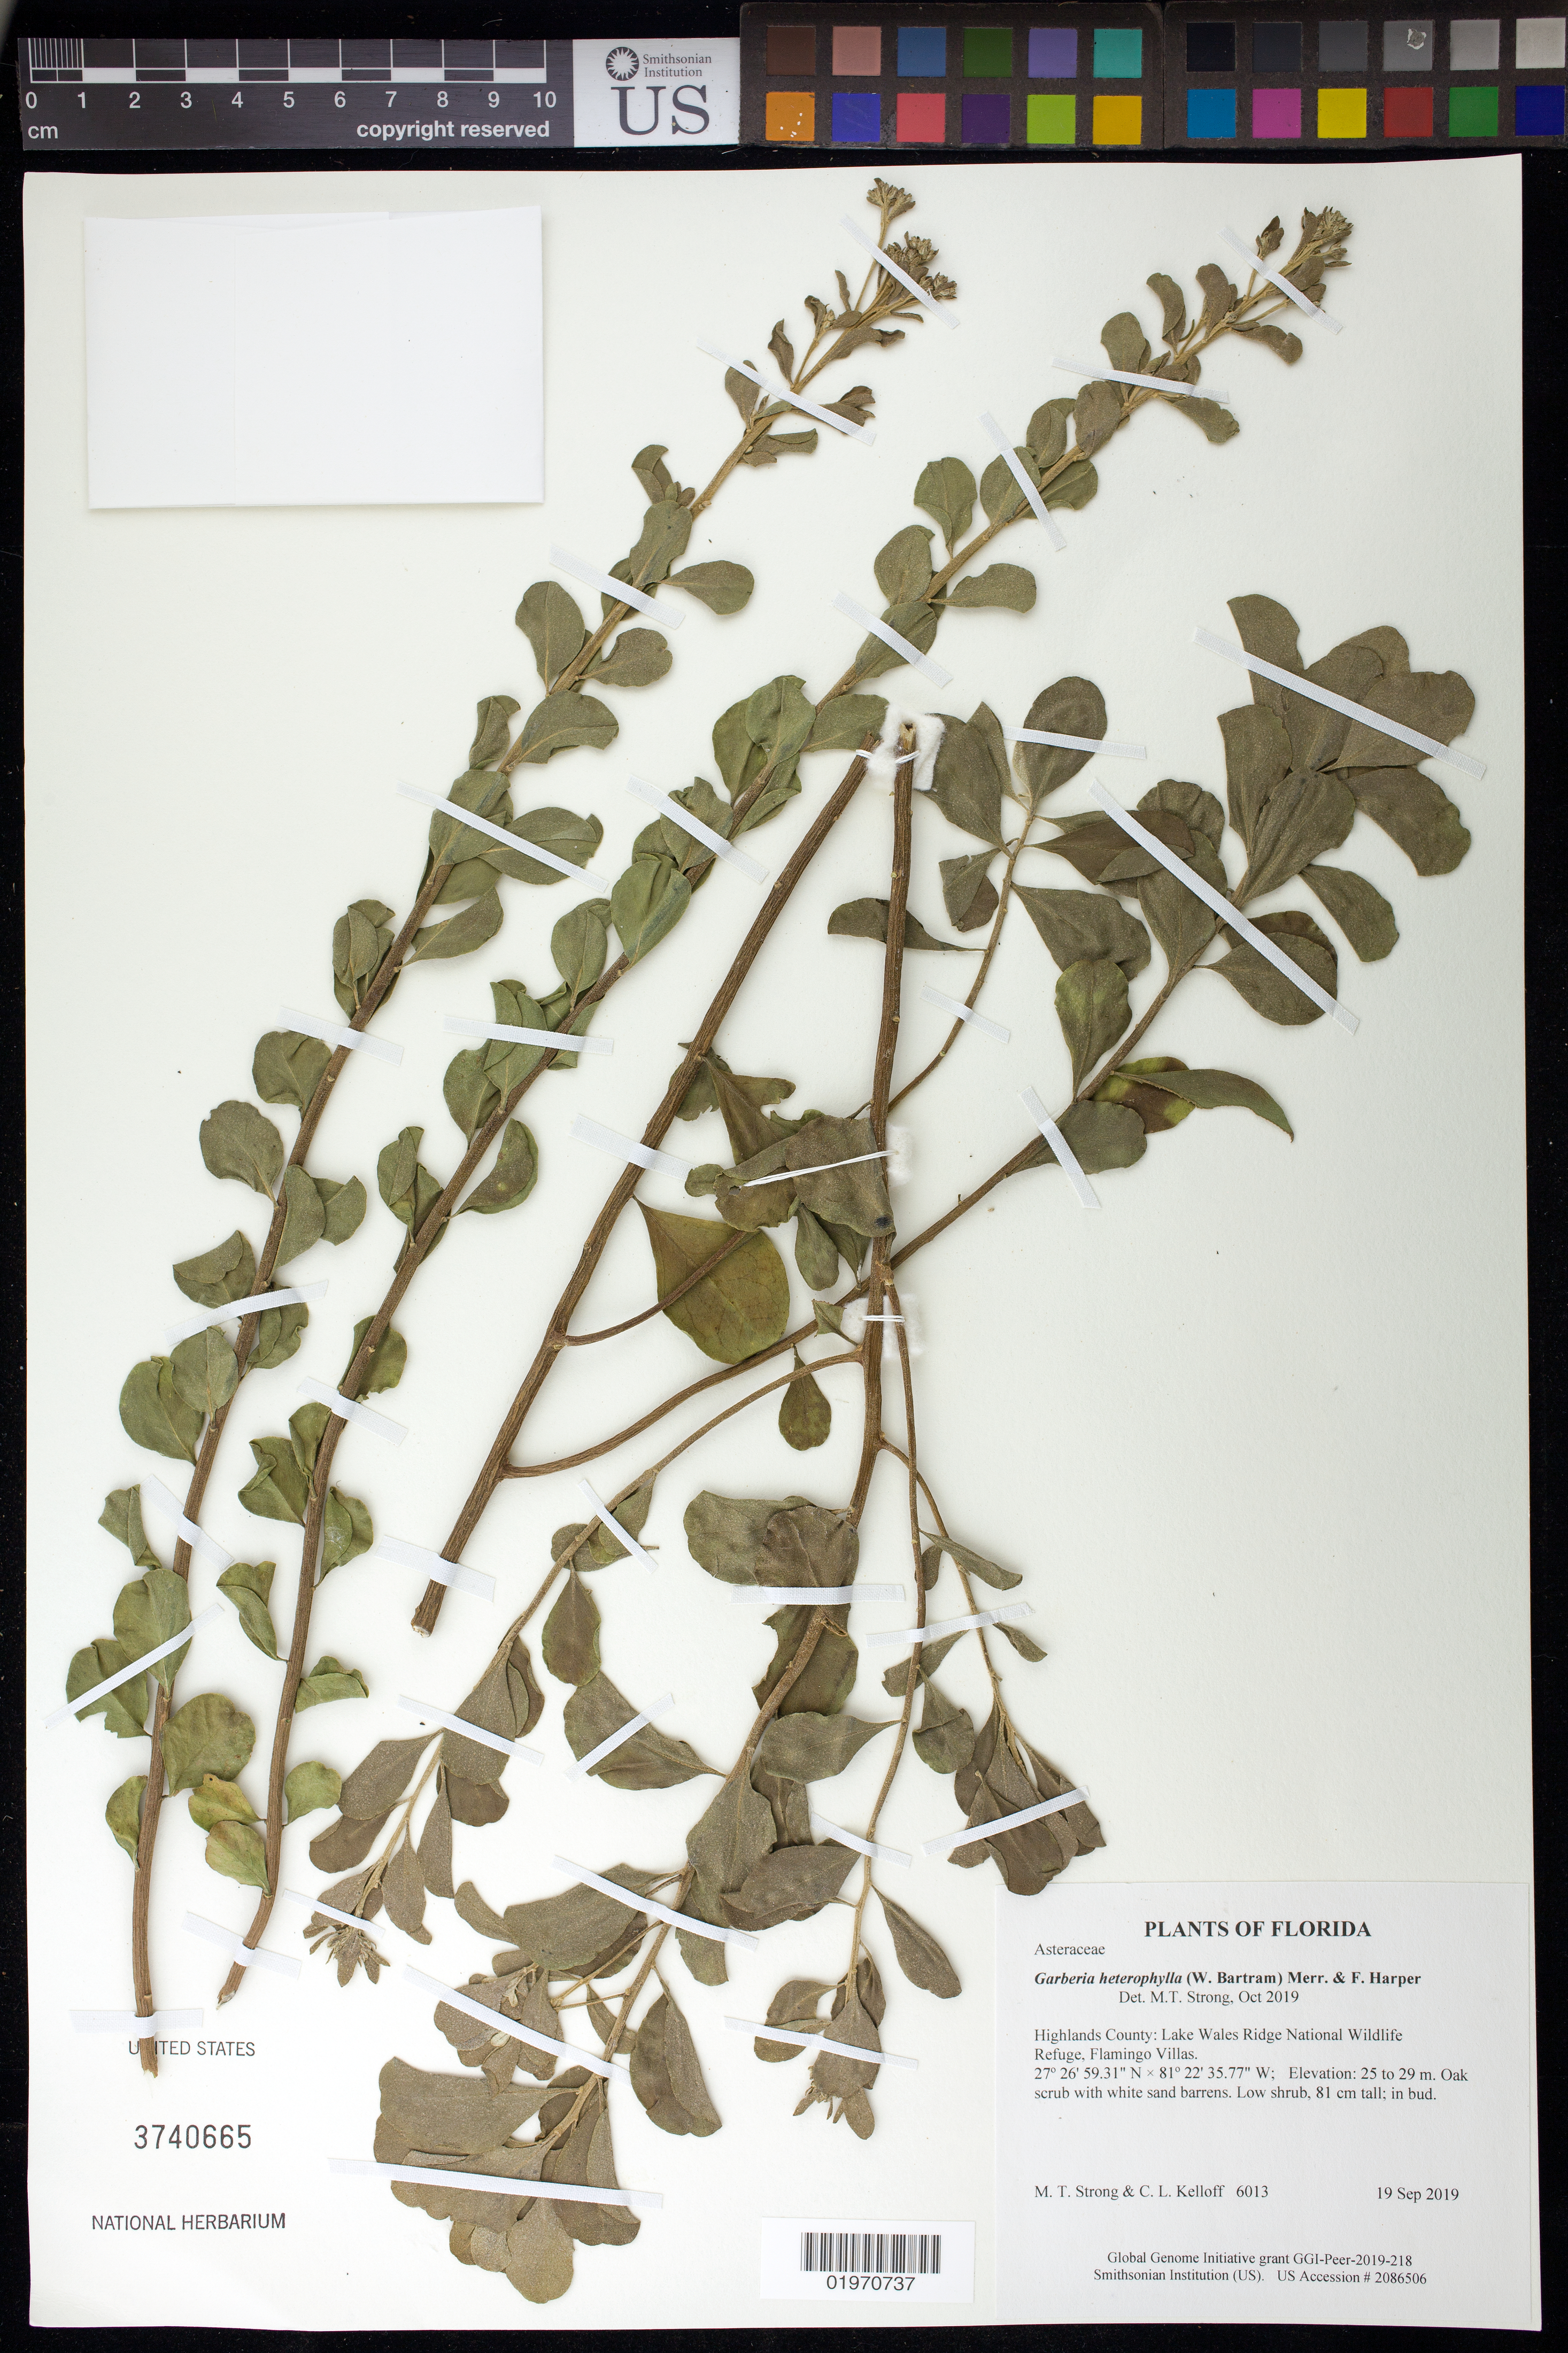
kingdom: Plantae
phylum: Tracheophyta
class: Magnoliopsida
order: Asterales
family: Asteraceae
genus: Garberia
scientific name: Garberia heterophylla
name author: (W. Bartram) Merr. & F. Harper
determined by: Strong, Mark T., (BOT), Smithsonian Institution - National Museum of Natural History (UNITED STATES)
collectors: M. T. Strong & C. L. Kelloff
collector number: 6013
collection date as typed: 19 Sep 2019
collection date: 2019-09-19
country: United States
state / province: Florida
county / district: Highlands County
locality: Lake Wales Ridge National Wildlife Refuge, Flamingo Villas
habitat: Oak scrub with white sand barrens.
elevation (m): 25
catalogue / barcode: US 3740665